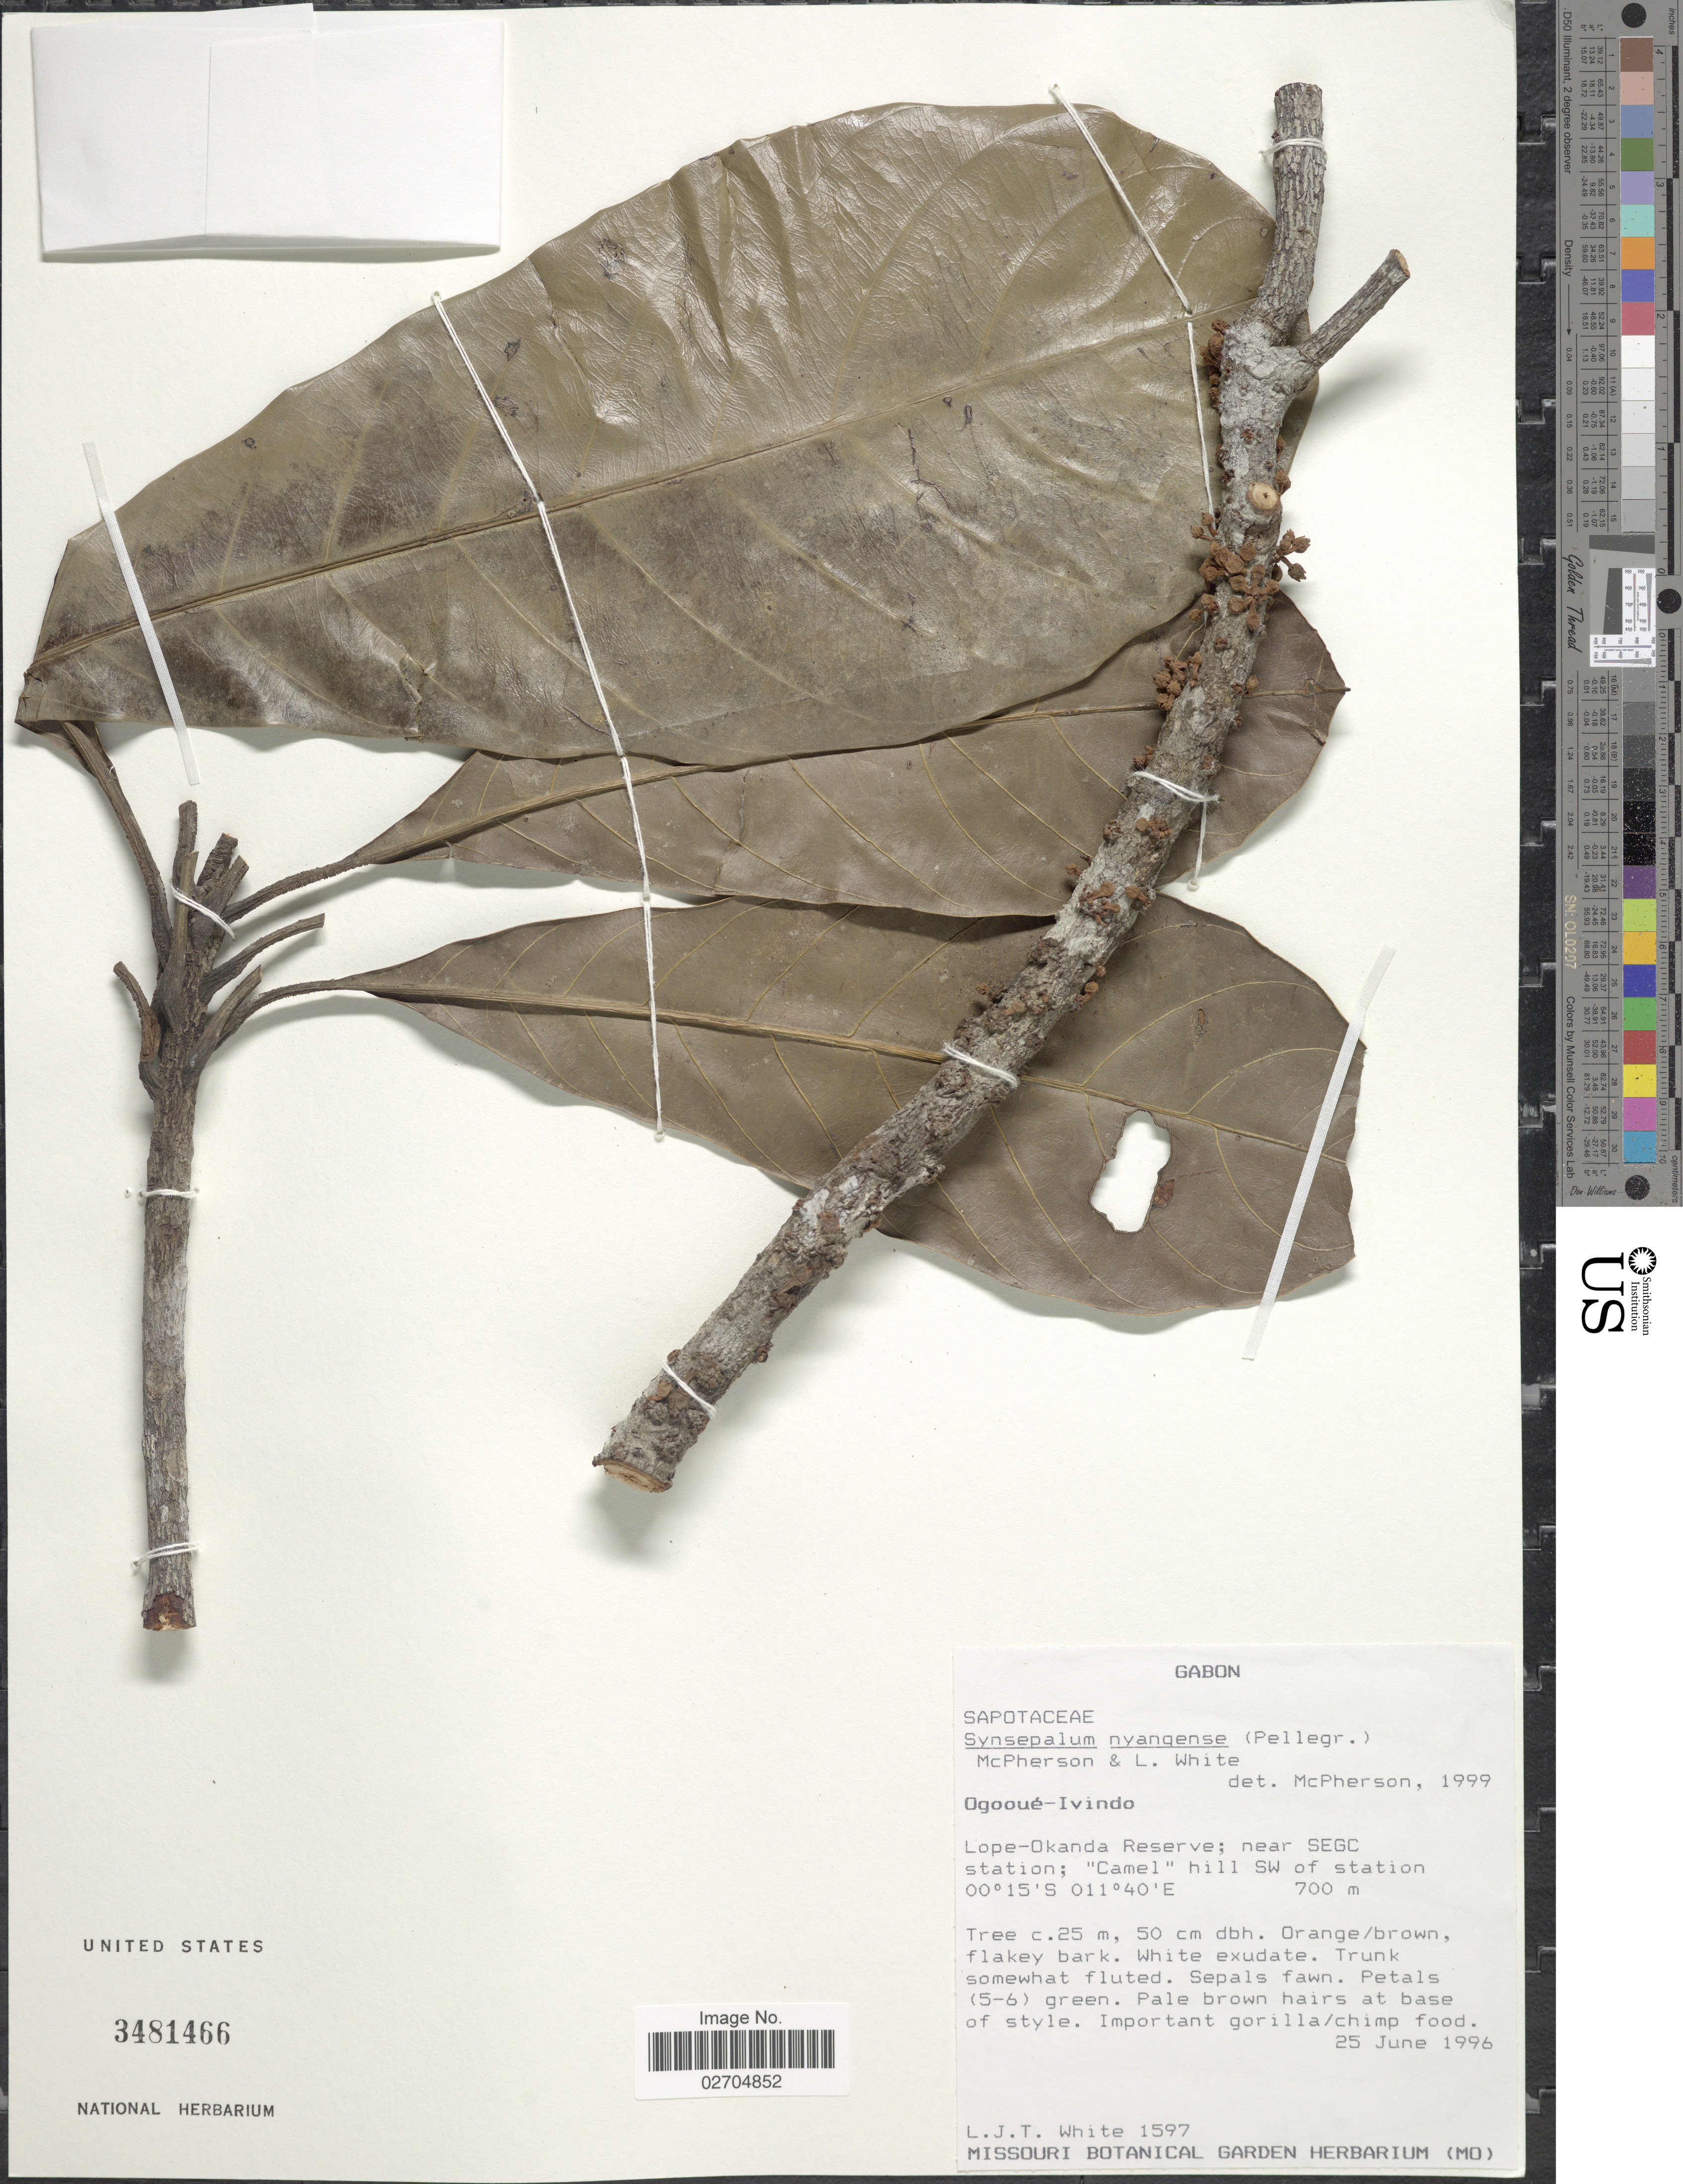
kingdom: Plantae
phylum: Tracheophyta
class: Magnoliopsida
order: Ericales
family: Sapotaceae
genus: Synsepalum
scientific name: Synsepalum nyangense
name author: (Pellegr.) McPherson & L.J.T.White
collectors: L. J. T. White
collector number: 1597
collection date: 1996-06-25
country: Gabon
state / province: Ogooue-Ivindo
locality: Lope-Okanda Reserve; near SEGC station; "Camel" hill SW of station.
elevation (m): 700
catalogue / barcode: US 3481466